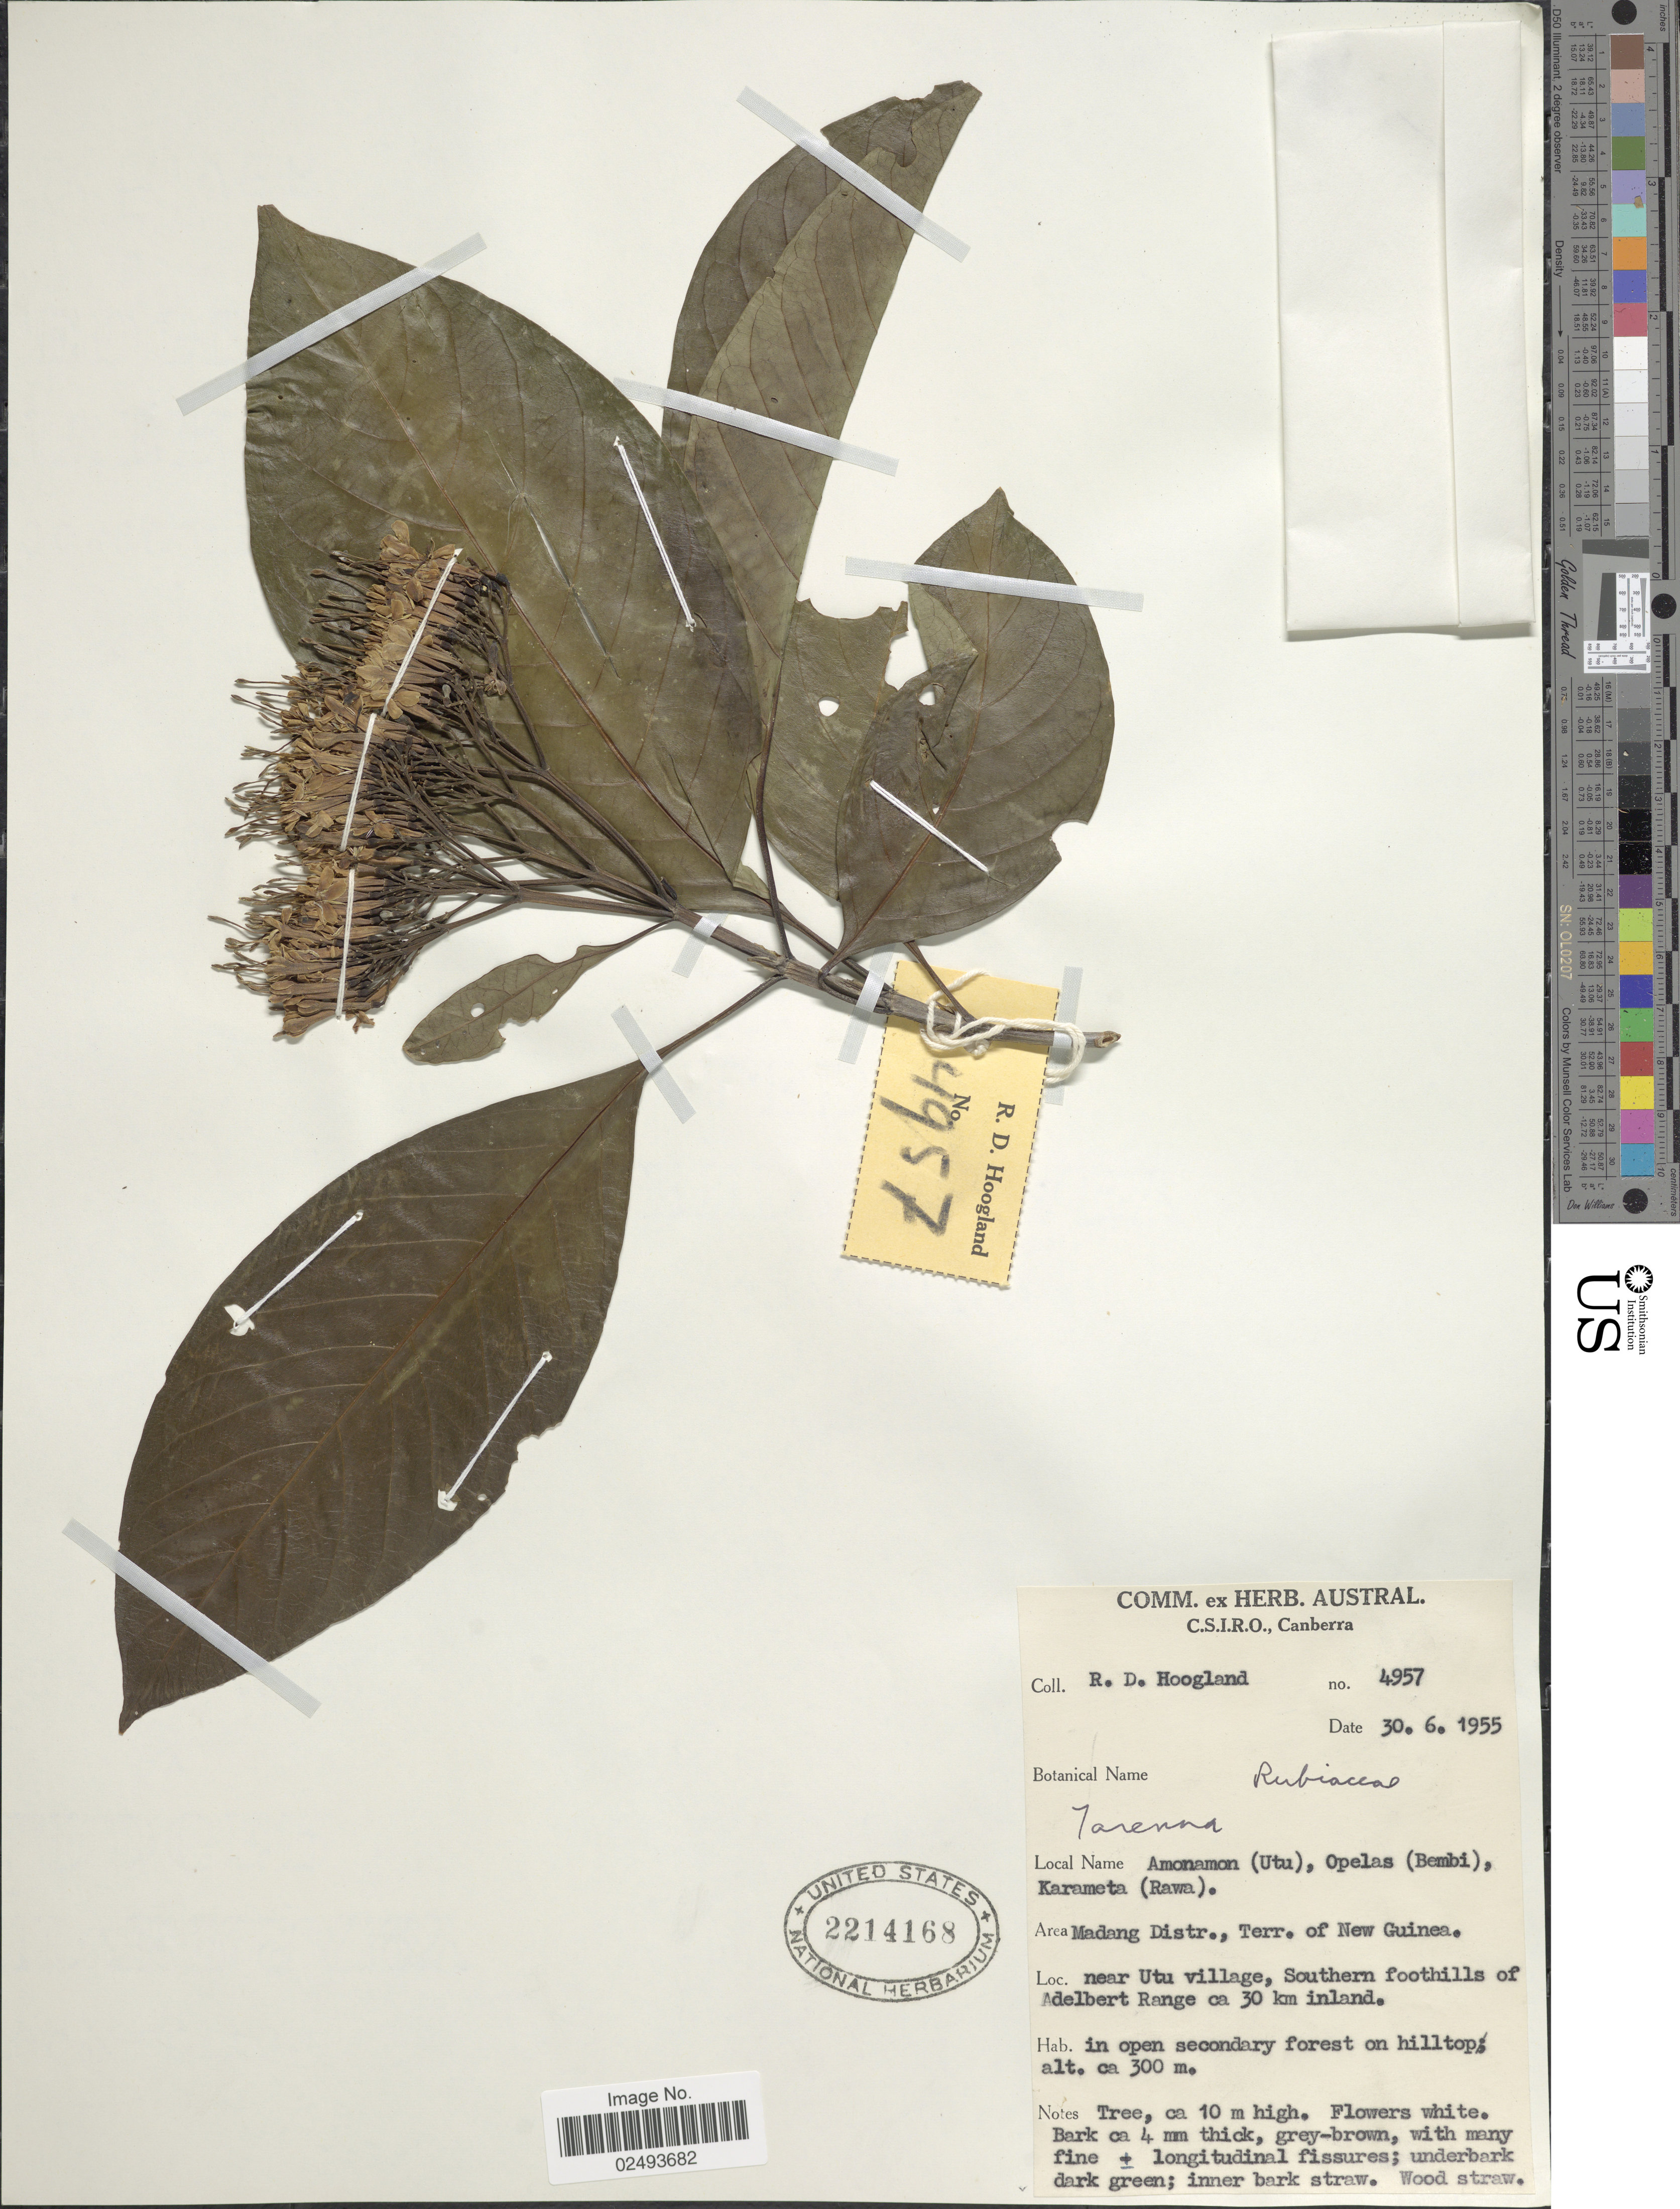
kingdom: Plantae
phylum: Tracheophyta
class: Magnoliopsida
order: Gentianales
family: Rubiaceae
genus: Tarenna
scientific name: Tarenna sambucina var. papuana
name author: Fosberg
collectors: R. D. Hoogland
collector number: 4957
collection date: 1955-06-30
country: Papua New Guinea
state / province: Madang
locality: Area, Madang Distr., Terr. of New Guinea, near Utu village, Southern foothills of adelbert Range 30 km inland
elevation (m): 300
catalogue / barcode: US 2214168